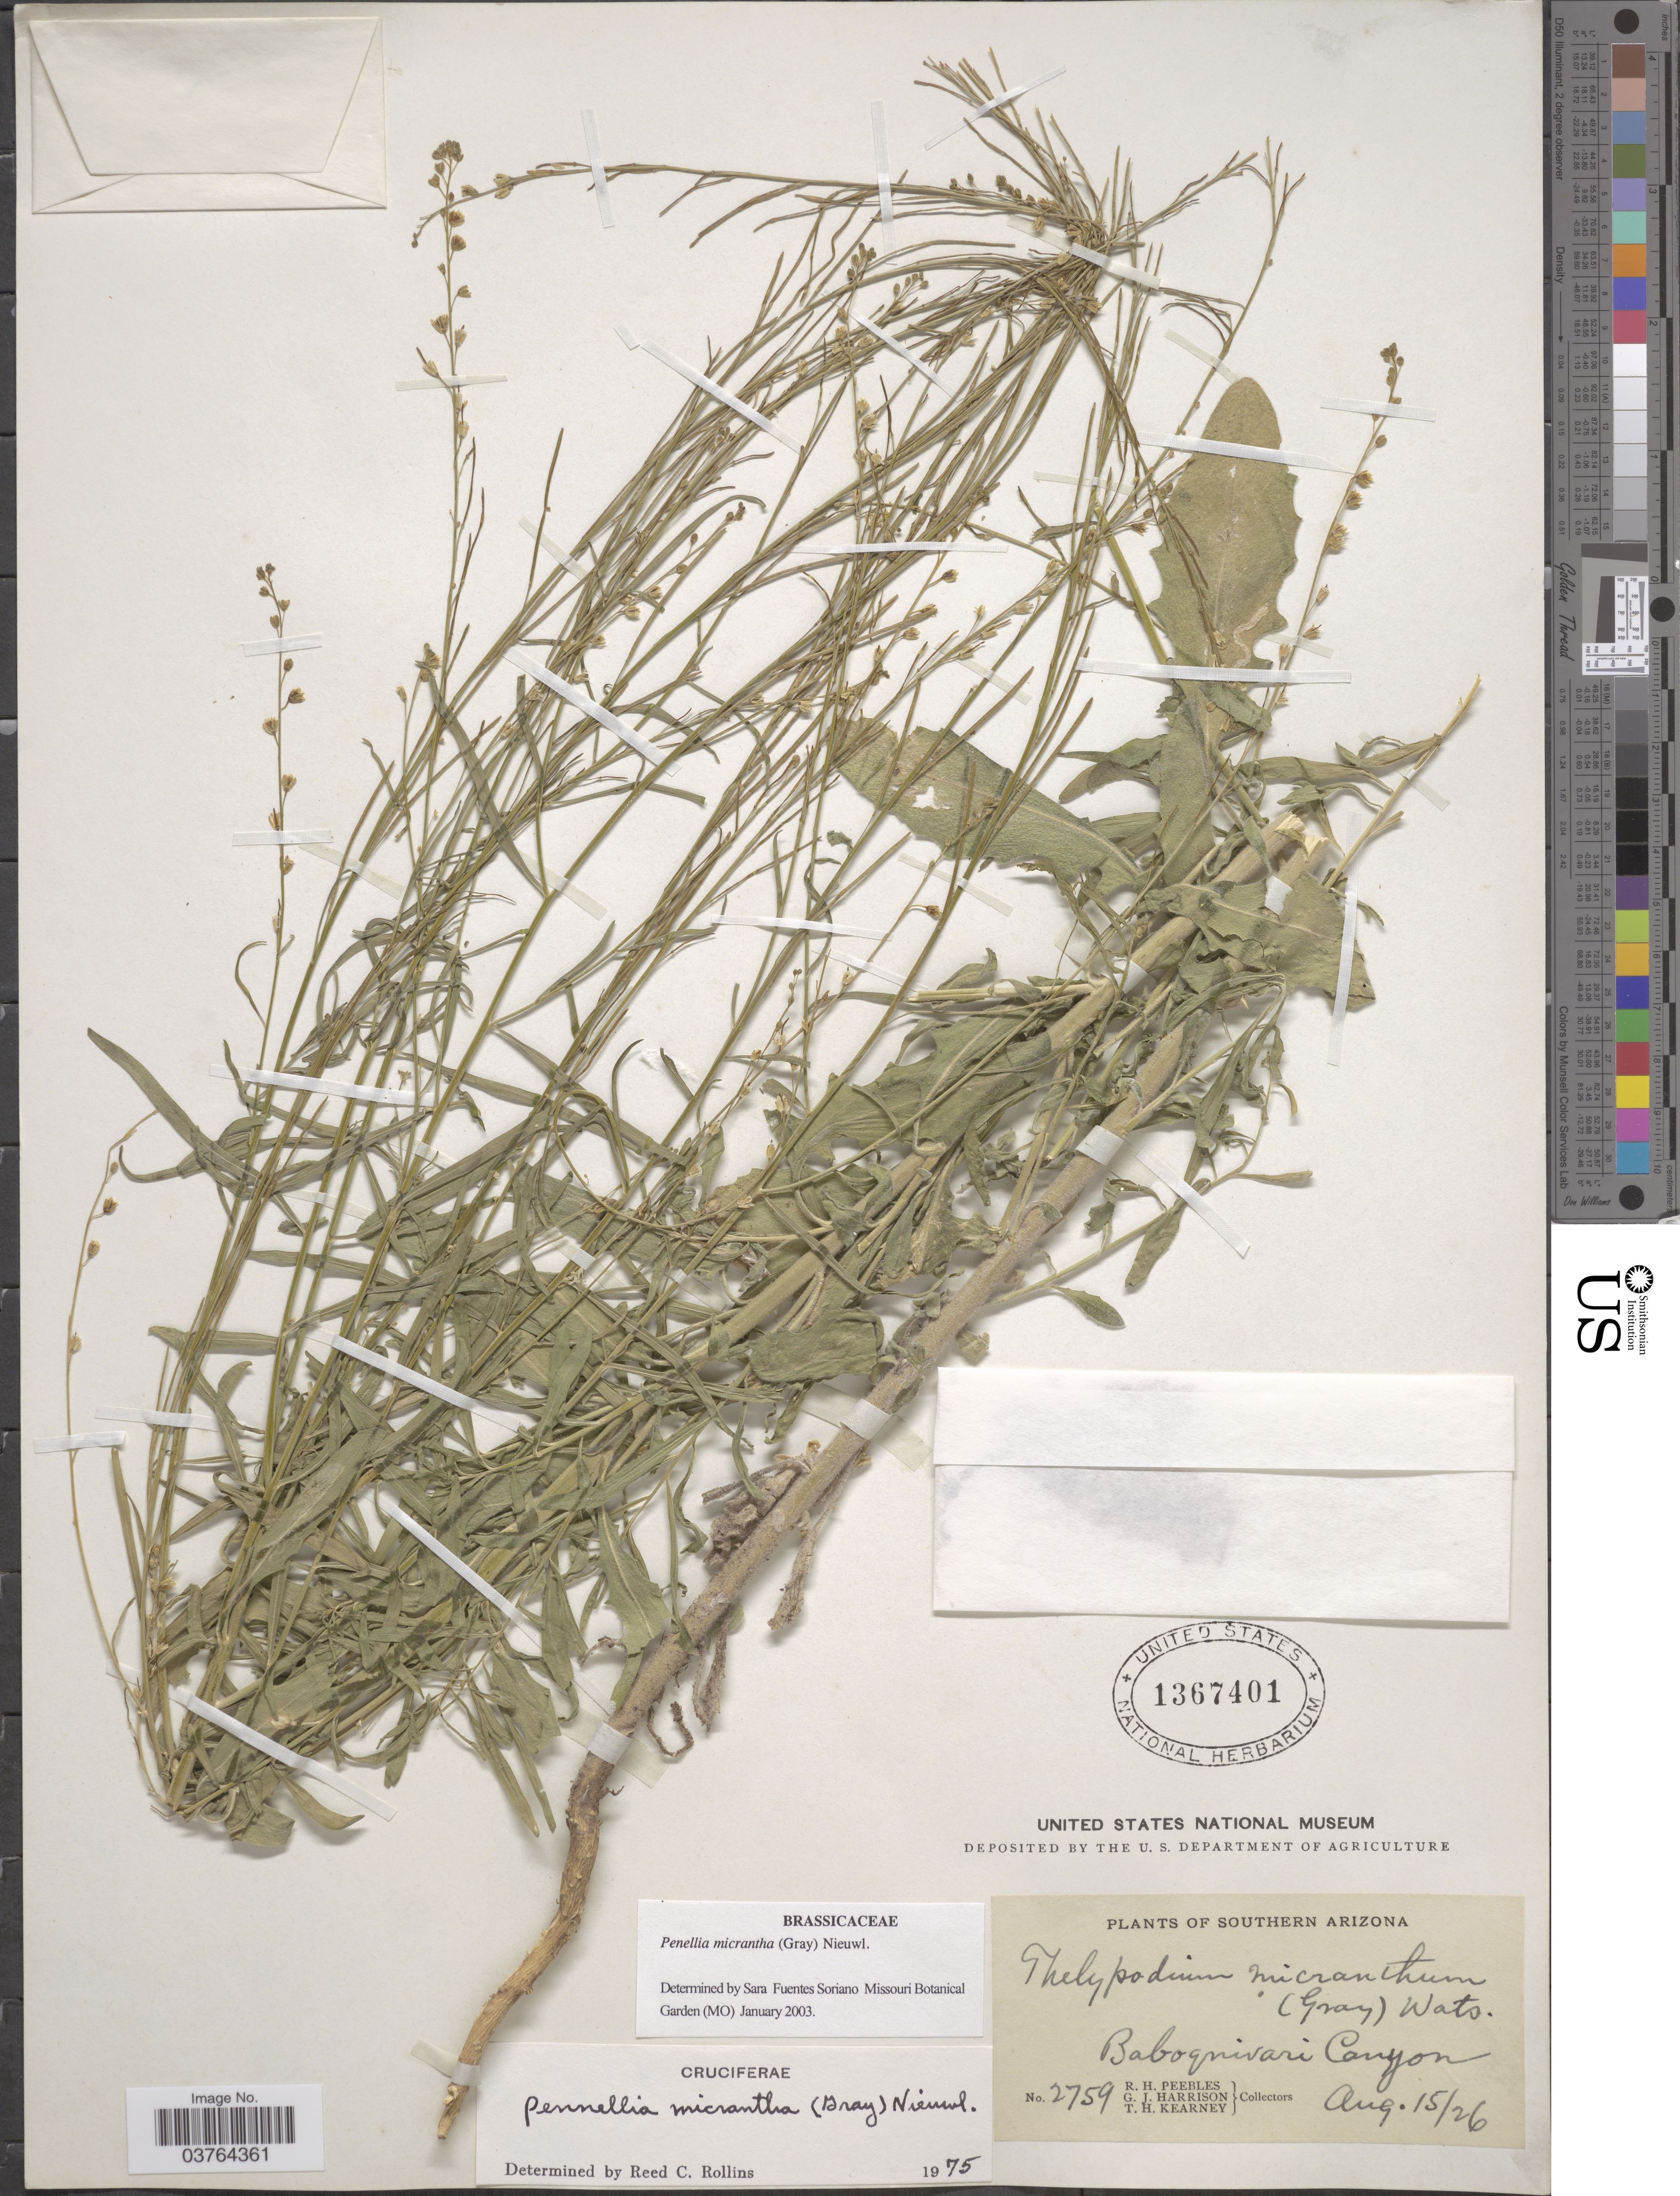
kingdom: Plantae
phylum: Tracheophyta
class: Magnoliopsida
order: Brassicales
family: Brassicaceae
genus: Pennellia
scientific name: Pennellia micrantha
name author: (A. Gray) Nieuwl.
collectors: R. H. Peebles, G. J. Harrison & T. H. Kearney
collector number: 2759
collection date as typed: Transcribed d/m/y: 15/8/26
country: United States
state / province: Arizona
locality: Southern Arizona. Baboquivari Canyon.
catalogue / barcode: US 1367401